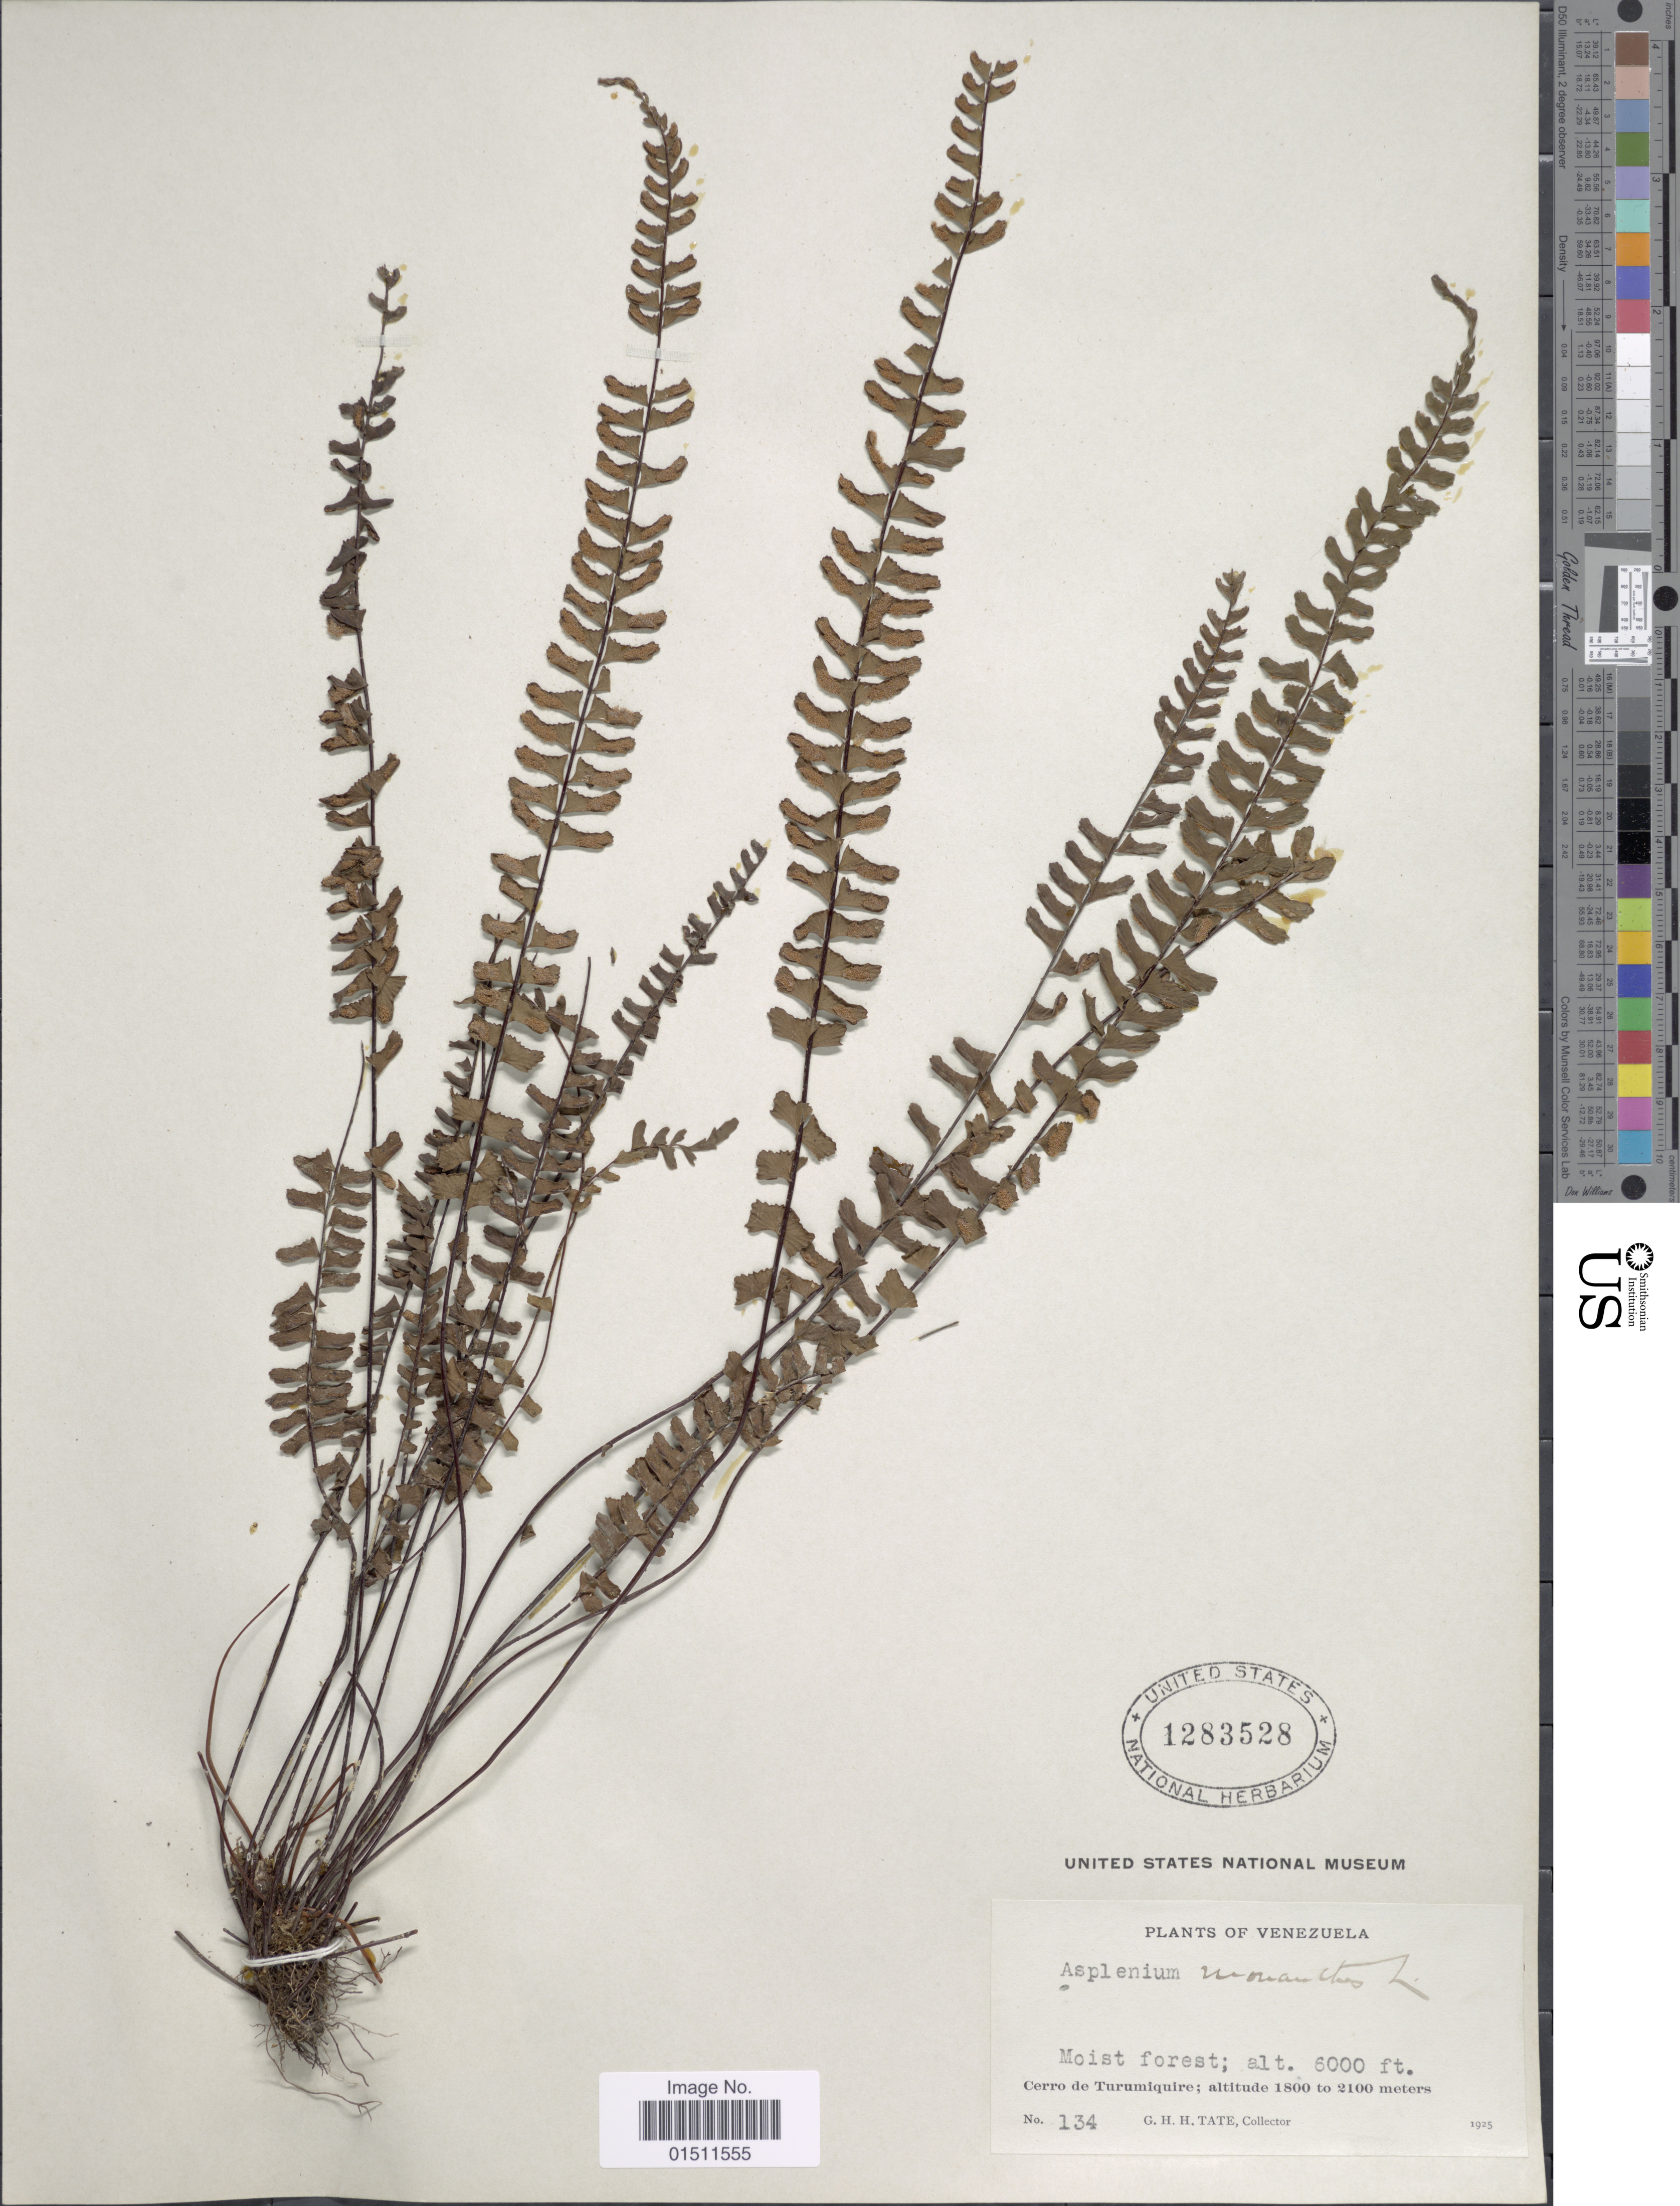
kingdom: Plantae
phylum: Tracheophyta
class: Polypodiopsida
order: Polypodiales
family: Aspleniaceae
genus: Asplenium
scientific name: Asplenium monanthes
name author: L.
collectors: G. H. H.Tate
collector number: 134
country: Venezuela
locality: Cerro de Turumiquire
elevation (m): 1829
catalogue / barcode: US 1283528